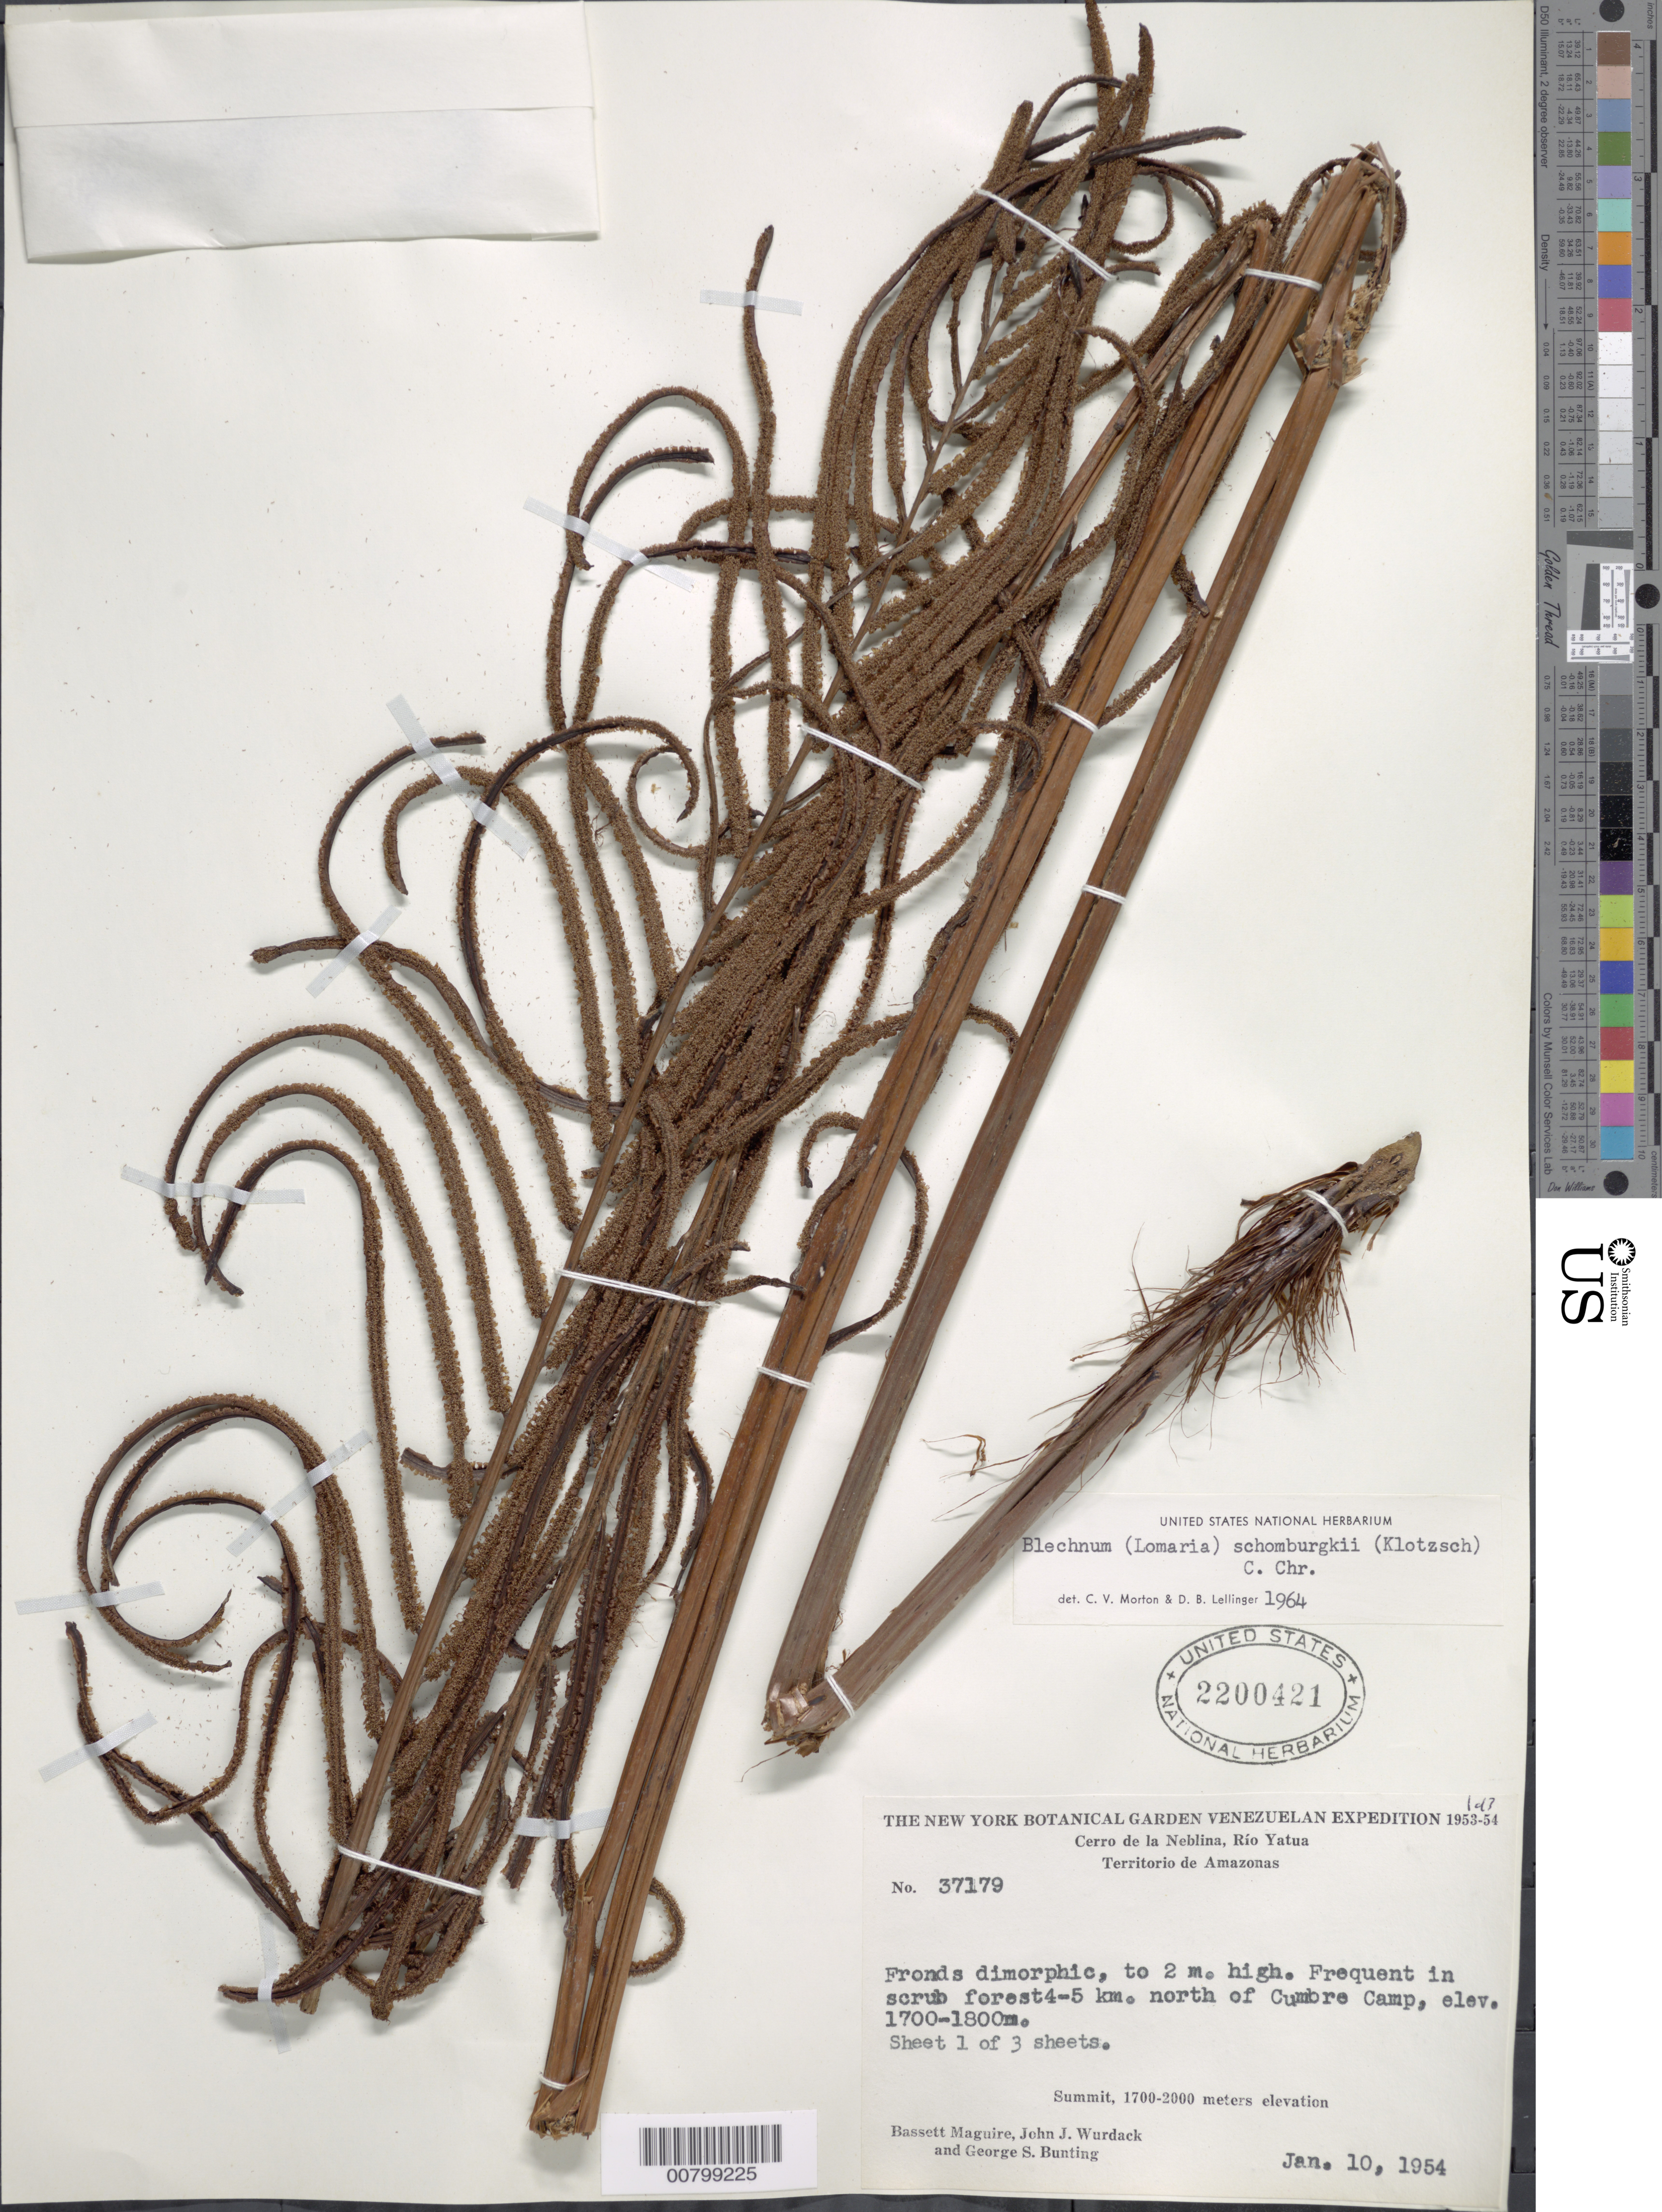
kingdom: Plantae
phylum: Tracheophyta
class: Polypodiopsida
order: Polypodiales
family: Blechnaceae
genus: Blechnum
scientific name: Blechnum schomburgkii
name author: (Klotzsch) C. Chr.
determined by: Morton, C. V.; Lellinger, D. B.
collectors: B. Maguire, J. J. Wurdack & G. S. Bunting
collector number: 37179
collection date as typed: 10-Jan-54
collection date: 1954-01-10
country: Venezuela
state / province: Amazonas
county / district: Río Negro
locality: Cerro de la Neblina, Río Yatua, 4-5 km N of Cumbre Camp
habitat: Scrub forest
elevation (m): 1700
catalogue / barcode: US 2200421